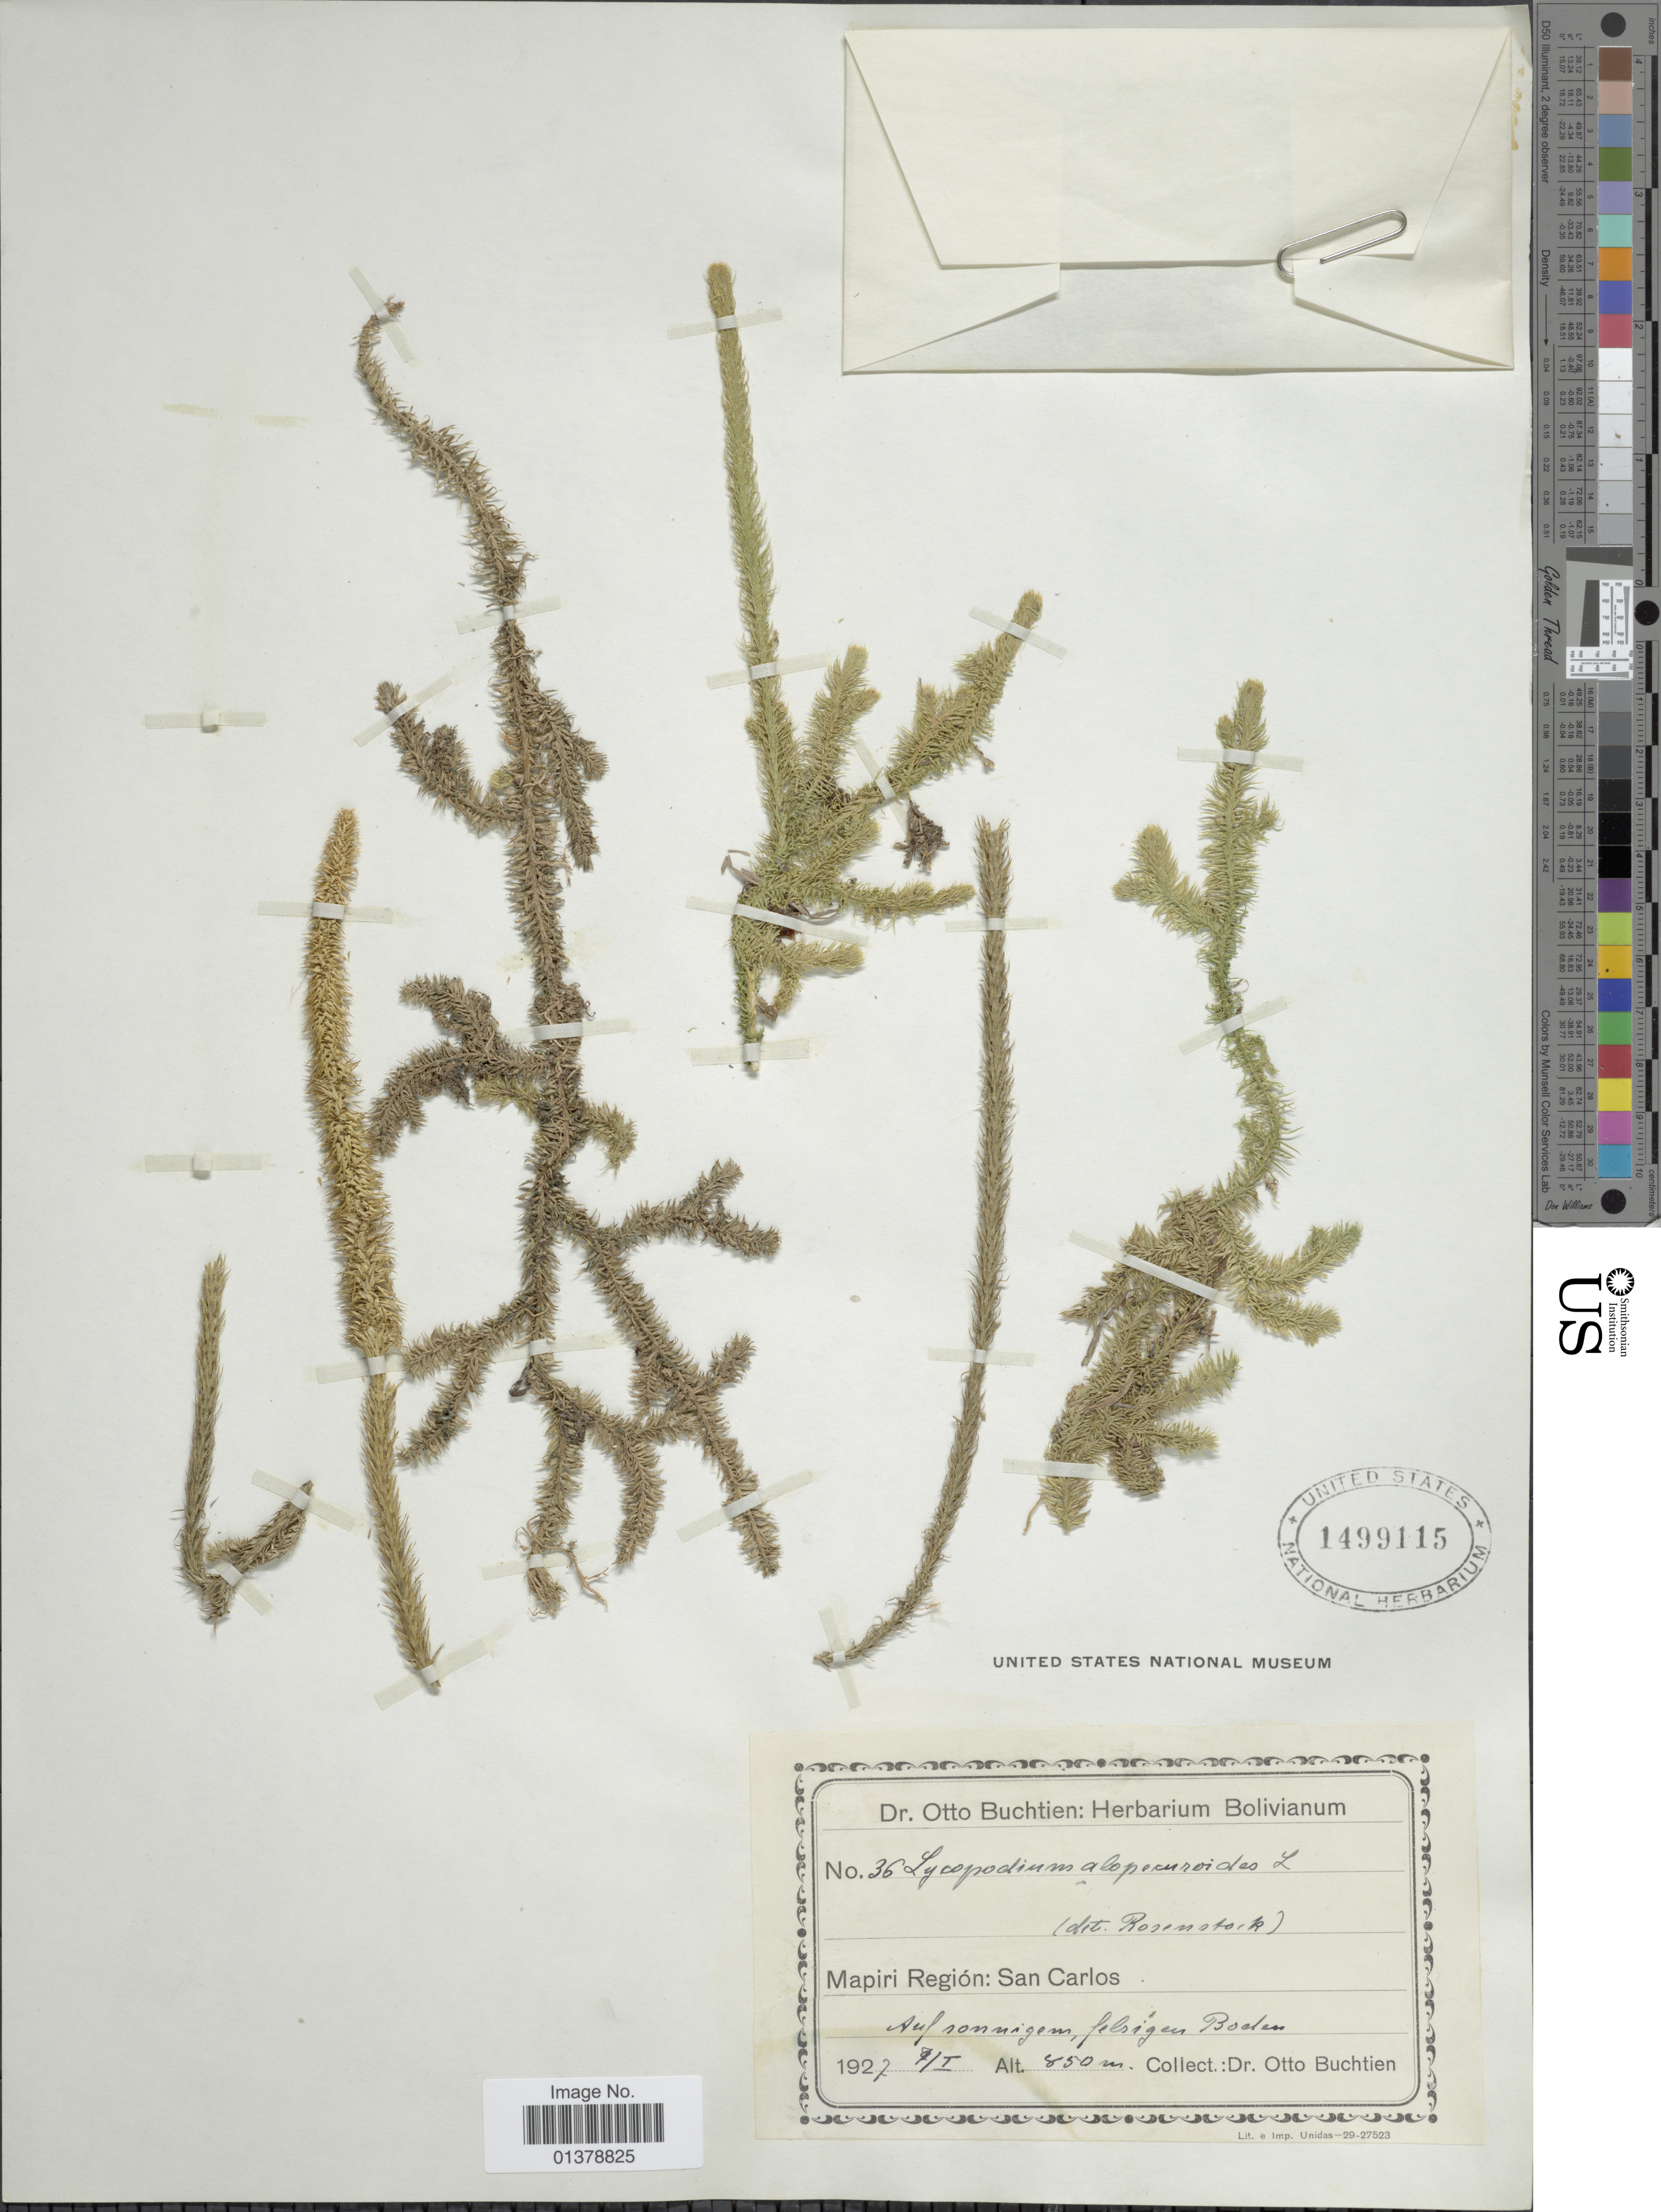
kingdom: Plantae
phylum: Tracheophyta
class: Lycopodiopsida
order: Lycopodiales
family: Lycopodiaceae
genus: Lycopodiella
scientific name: Lycopodiella alopecuroides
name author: (L.) Cranfill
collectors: O. Buchtien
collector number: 36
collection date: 1927-01-07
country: Bolivia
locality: Mapiri Region: San Carlos, auf sonnigem, felsigen bodem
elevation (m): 850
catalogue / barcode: US 1499115